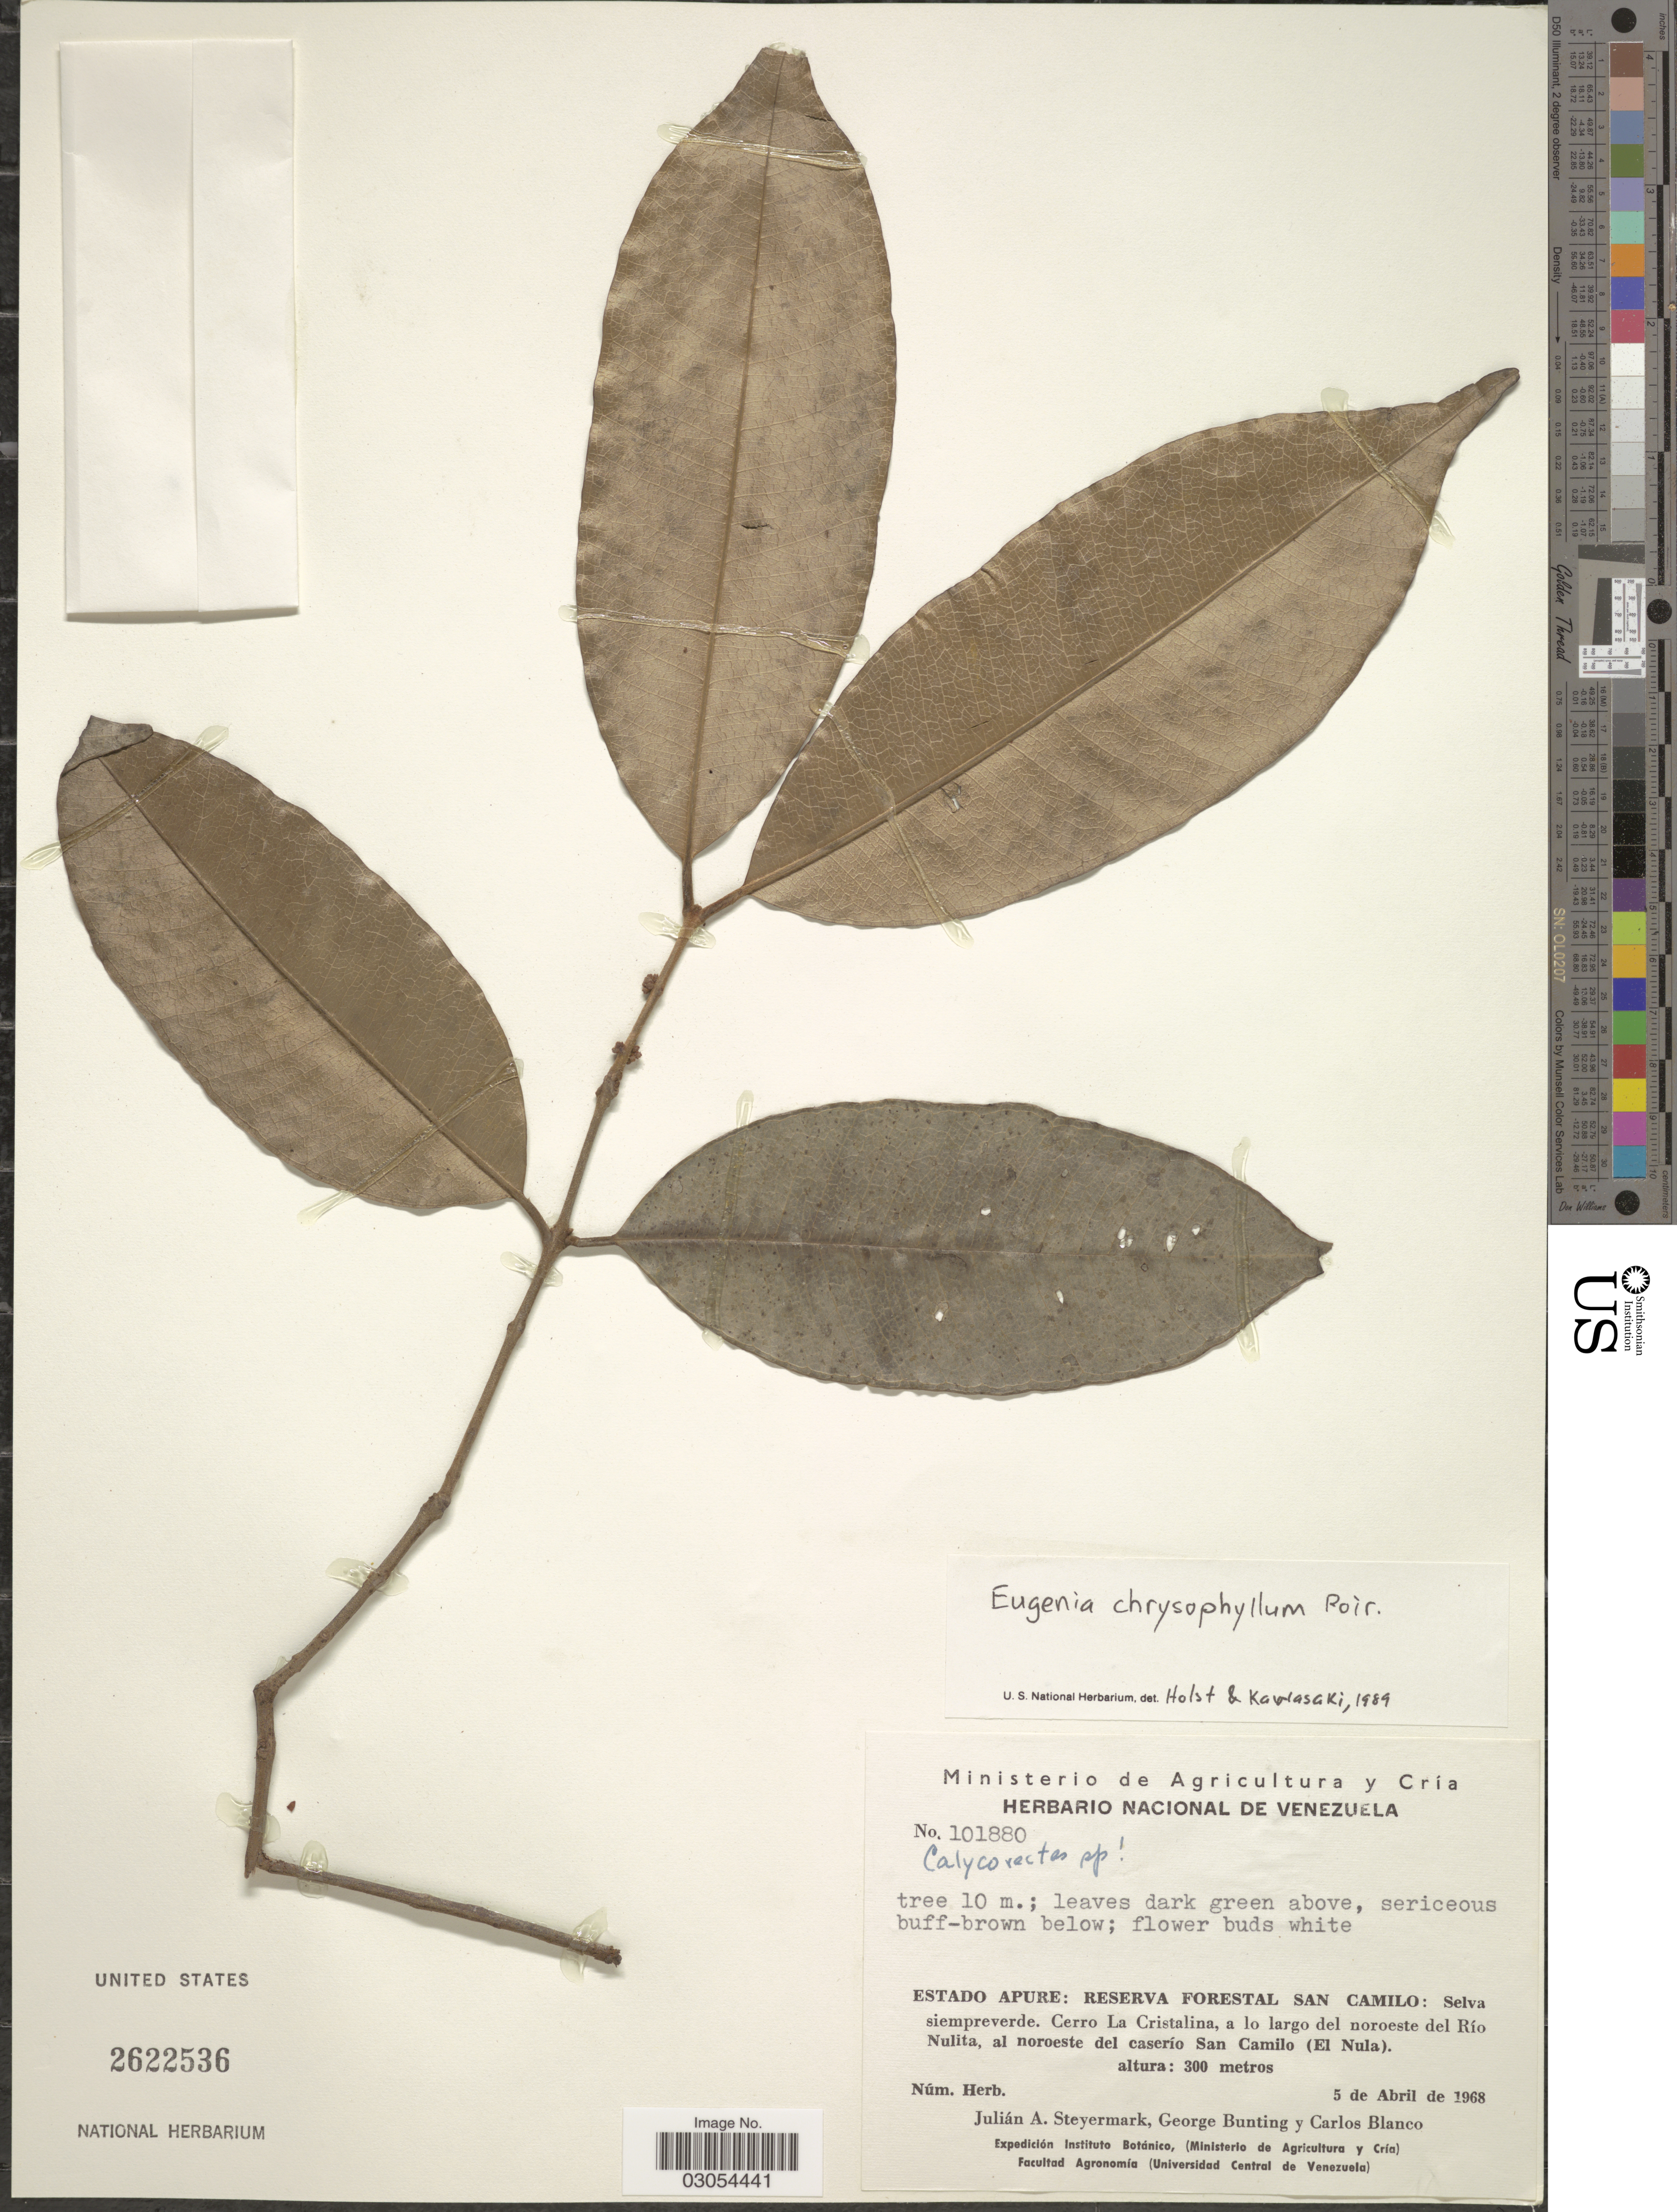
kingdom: Plantae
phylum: Tracheophyta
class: Magnoliopsida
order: Myrtales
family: Myrtaceae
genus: Eugenia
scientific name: Eugenia chrysophyllum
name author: Poir.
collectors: J. Steyermark, G. S. Bunting & C. Blanco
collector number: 101880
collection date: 1968-04-05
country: Venezuela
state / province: Apure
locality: Reserva Forestal San Camilo: Selva siempreverde, Cerro La Cristalina, a lo largo del noroeste del Río Nulita, al noroeste del caserío San Camilo (El Nula).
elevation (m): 300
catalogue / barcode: US 2622536